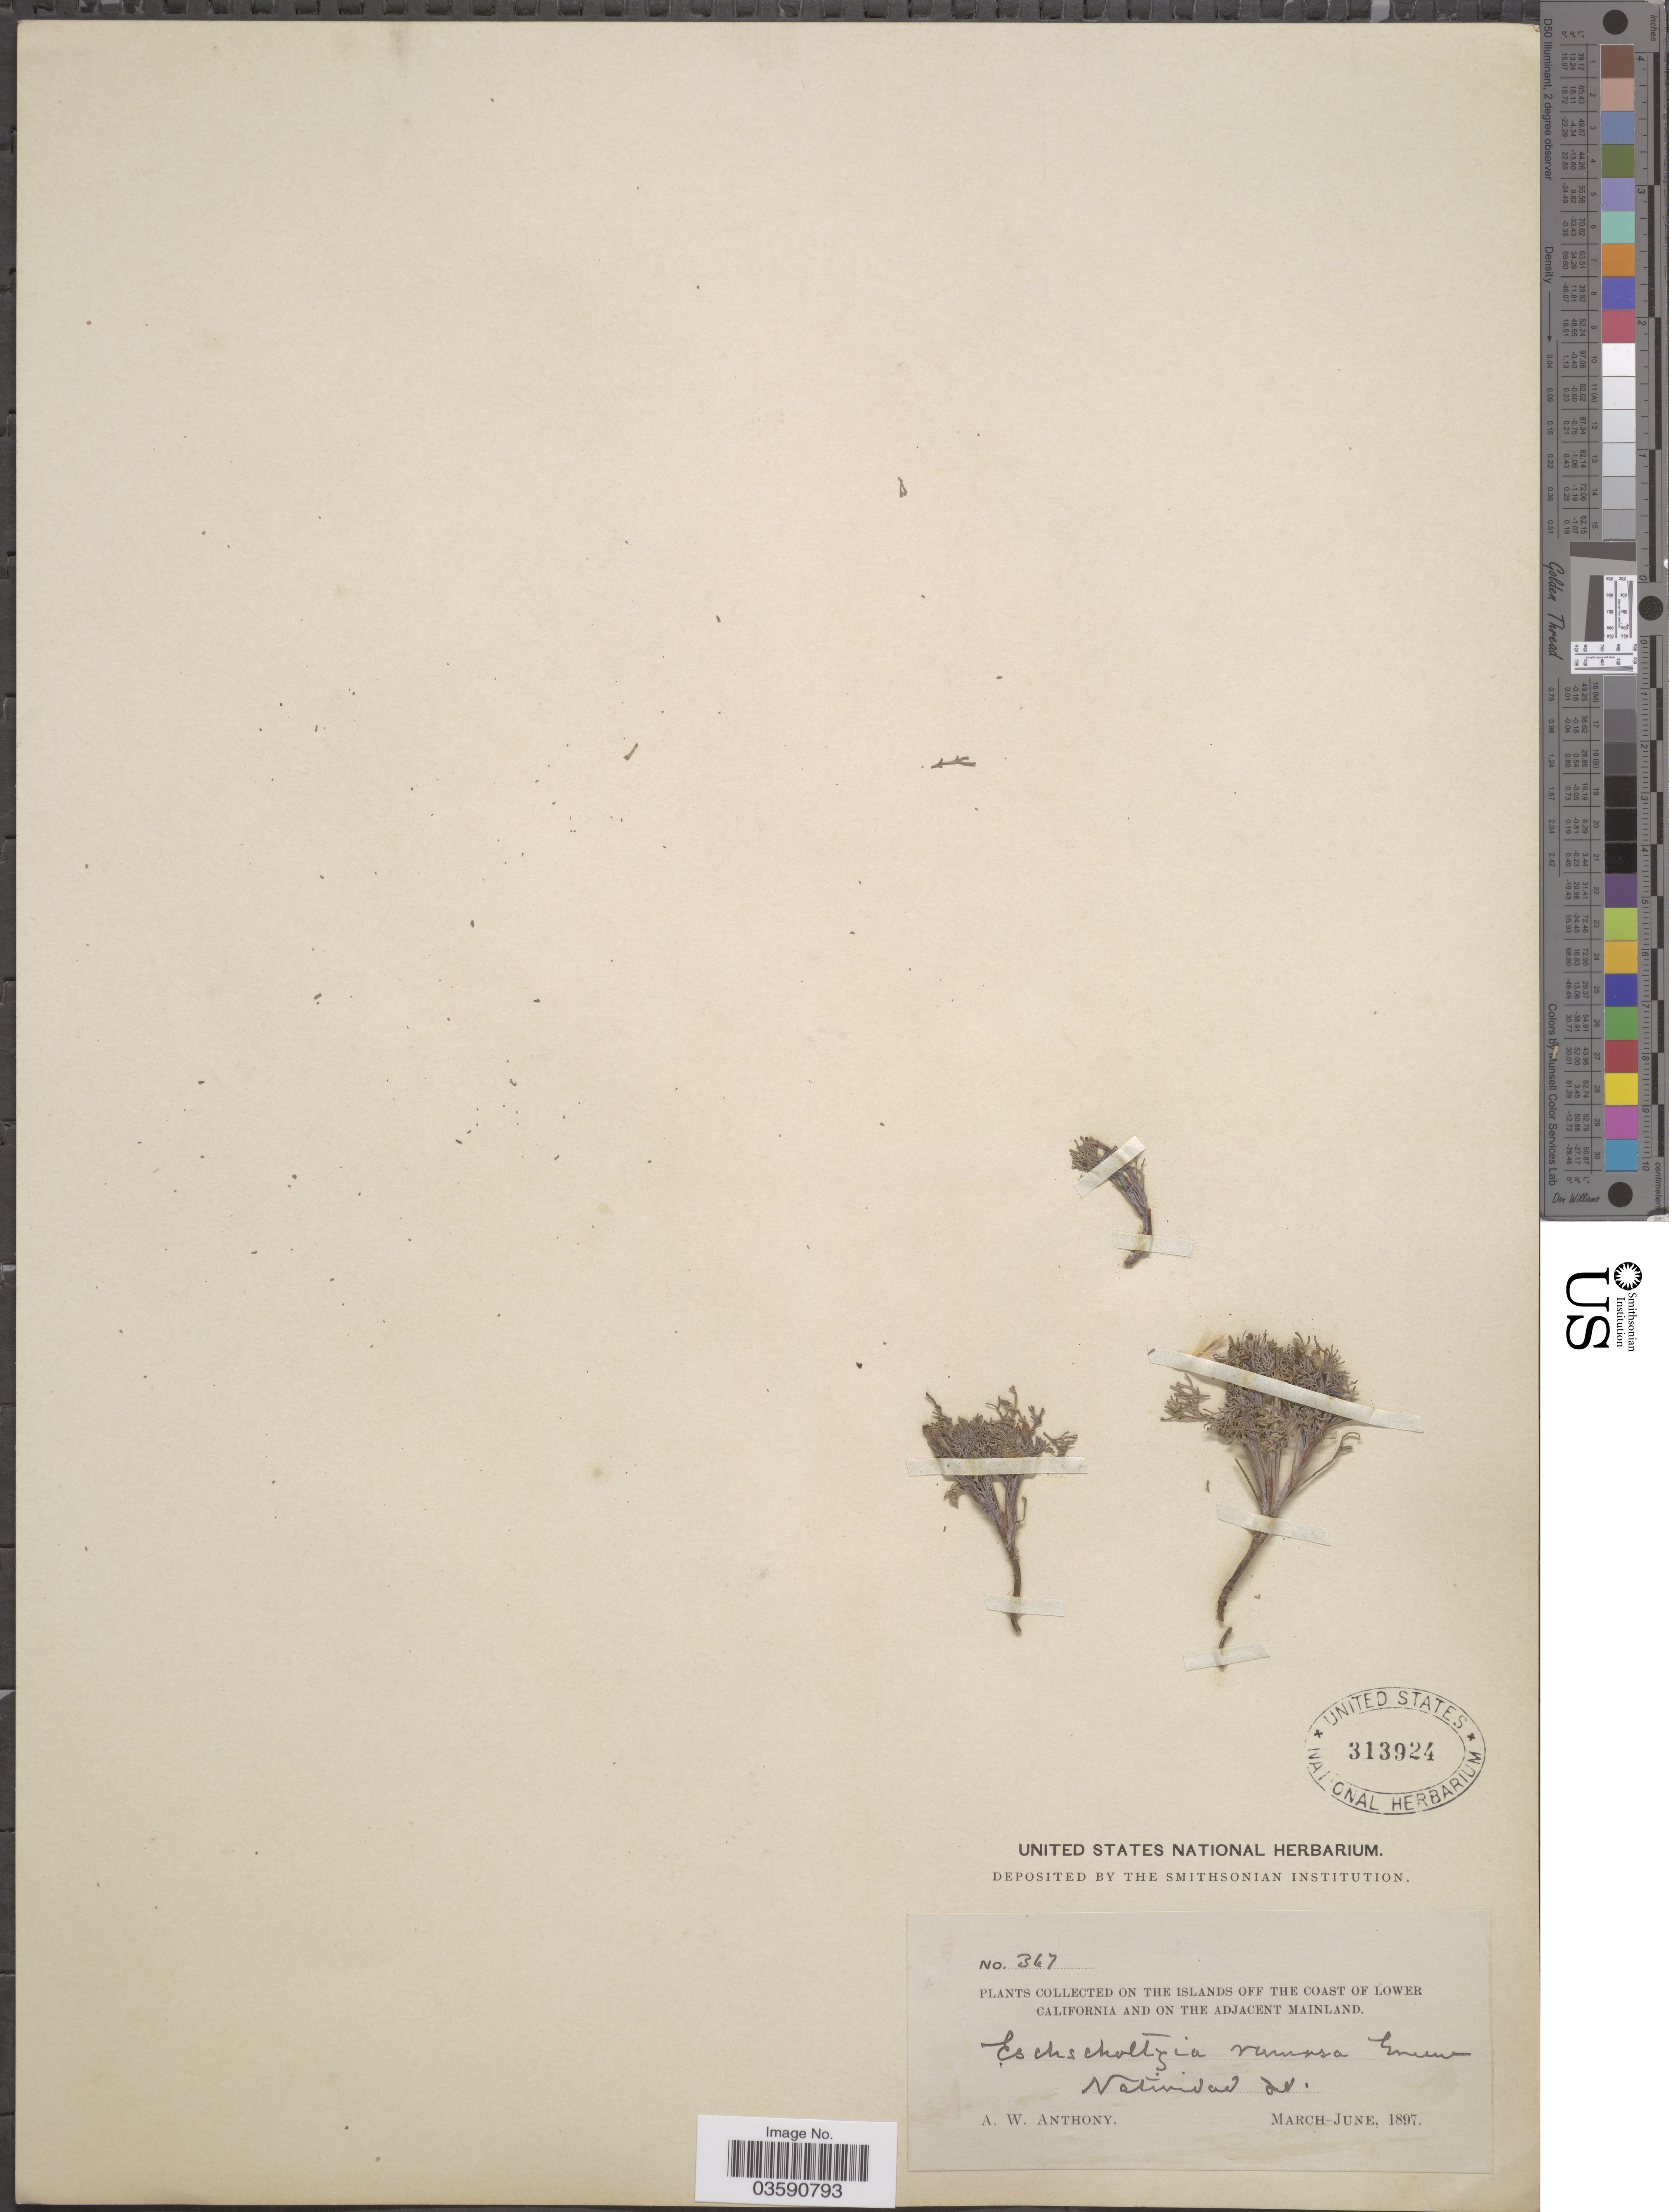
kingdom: Plantae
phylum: Tracheophyta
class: Magnoliopsida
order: Ranunculales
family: Papaveraceae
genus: Eschscholzia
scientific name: Eschscholzia ramosa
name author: (Greene) Greene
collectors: A. W. Anthony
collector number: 367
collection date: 1897-03/1897-06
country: Mexico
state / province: Baja California Sur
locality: On the Islands off the Coast of Lower California and on the adjacent mainland. Natividad Is.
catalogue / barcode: US 313924